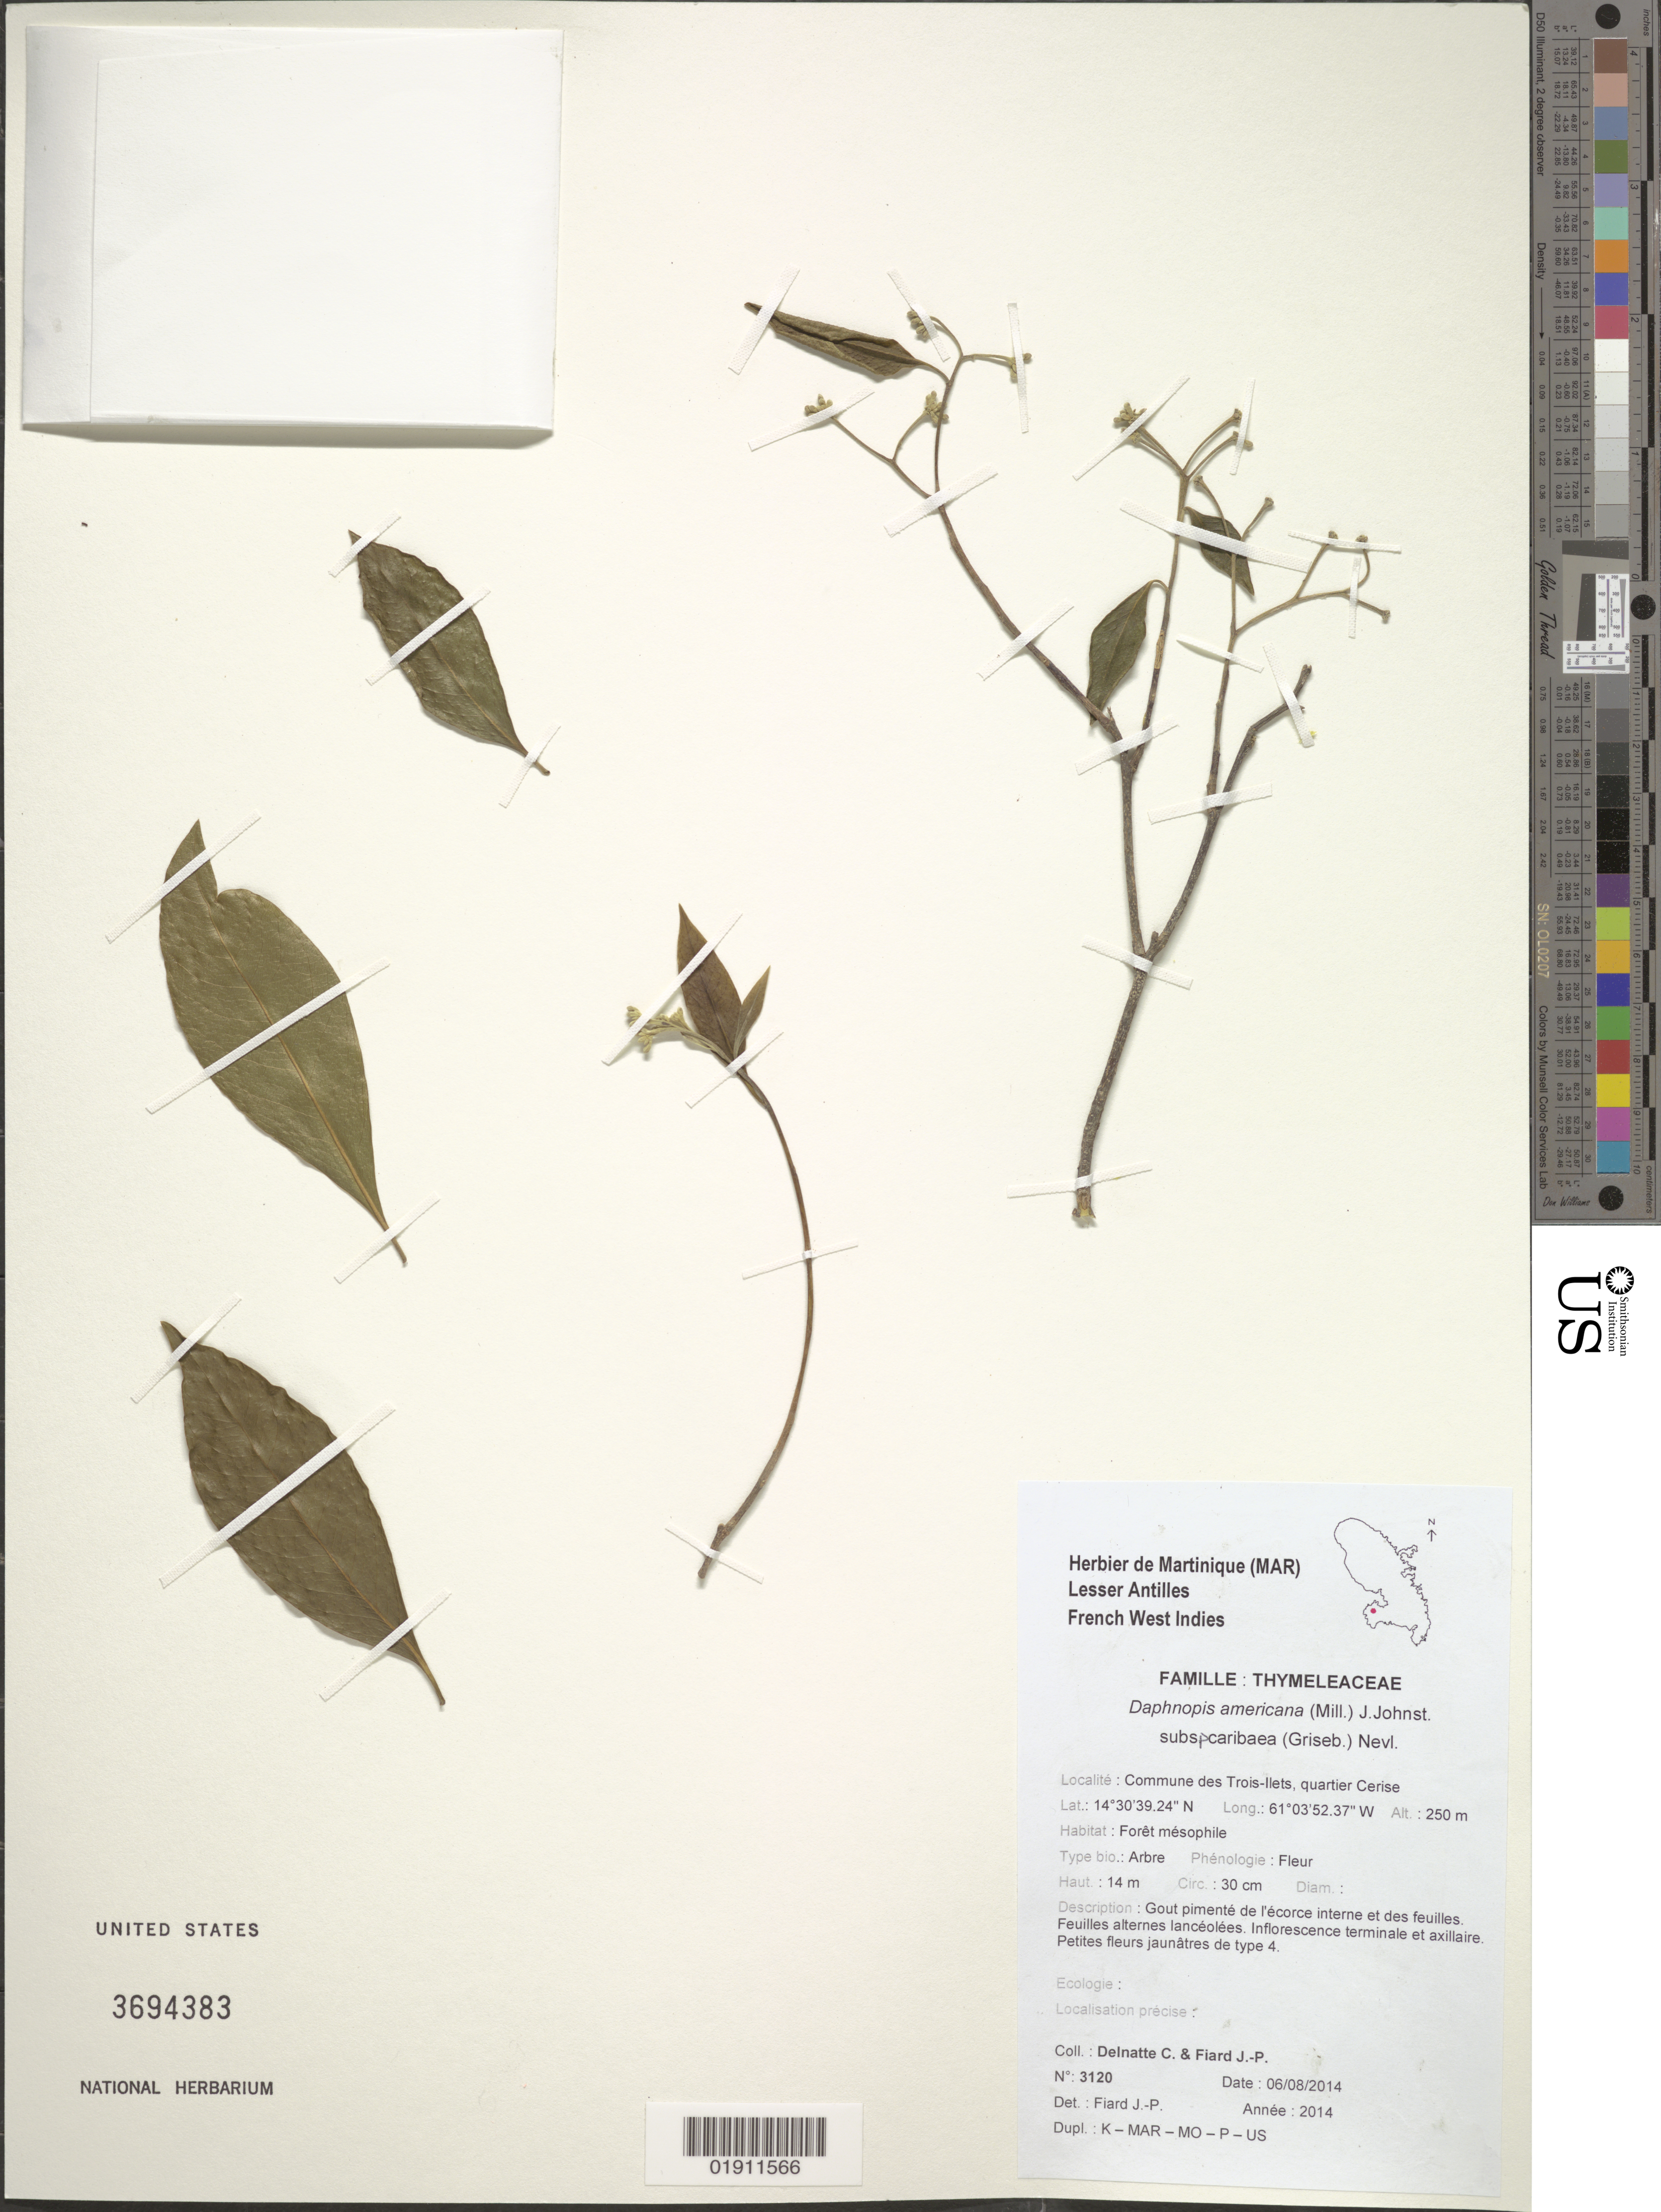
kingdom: Plantae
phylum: Tracheophyta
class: Magnoliopsida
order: Malvales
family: Thymelaeaceae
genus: Daphnopsis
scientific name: Daphnopsis americana subsp. caribaea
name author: (Griseb.) Nevling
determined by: Fiard, J. P.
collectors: C. Delnatte & J. Bernard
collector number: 3120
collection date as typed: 06/08/2014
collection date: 2014-08-06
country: Martinique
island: Martinique I.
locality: Commune des Trois-Ilets, quartier Cerise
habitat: Forêt mésophile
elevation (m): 250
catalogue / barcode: US 3694383